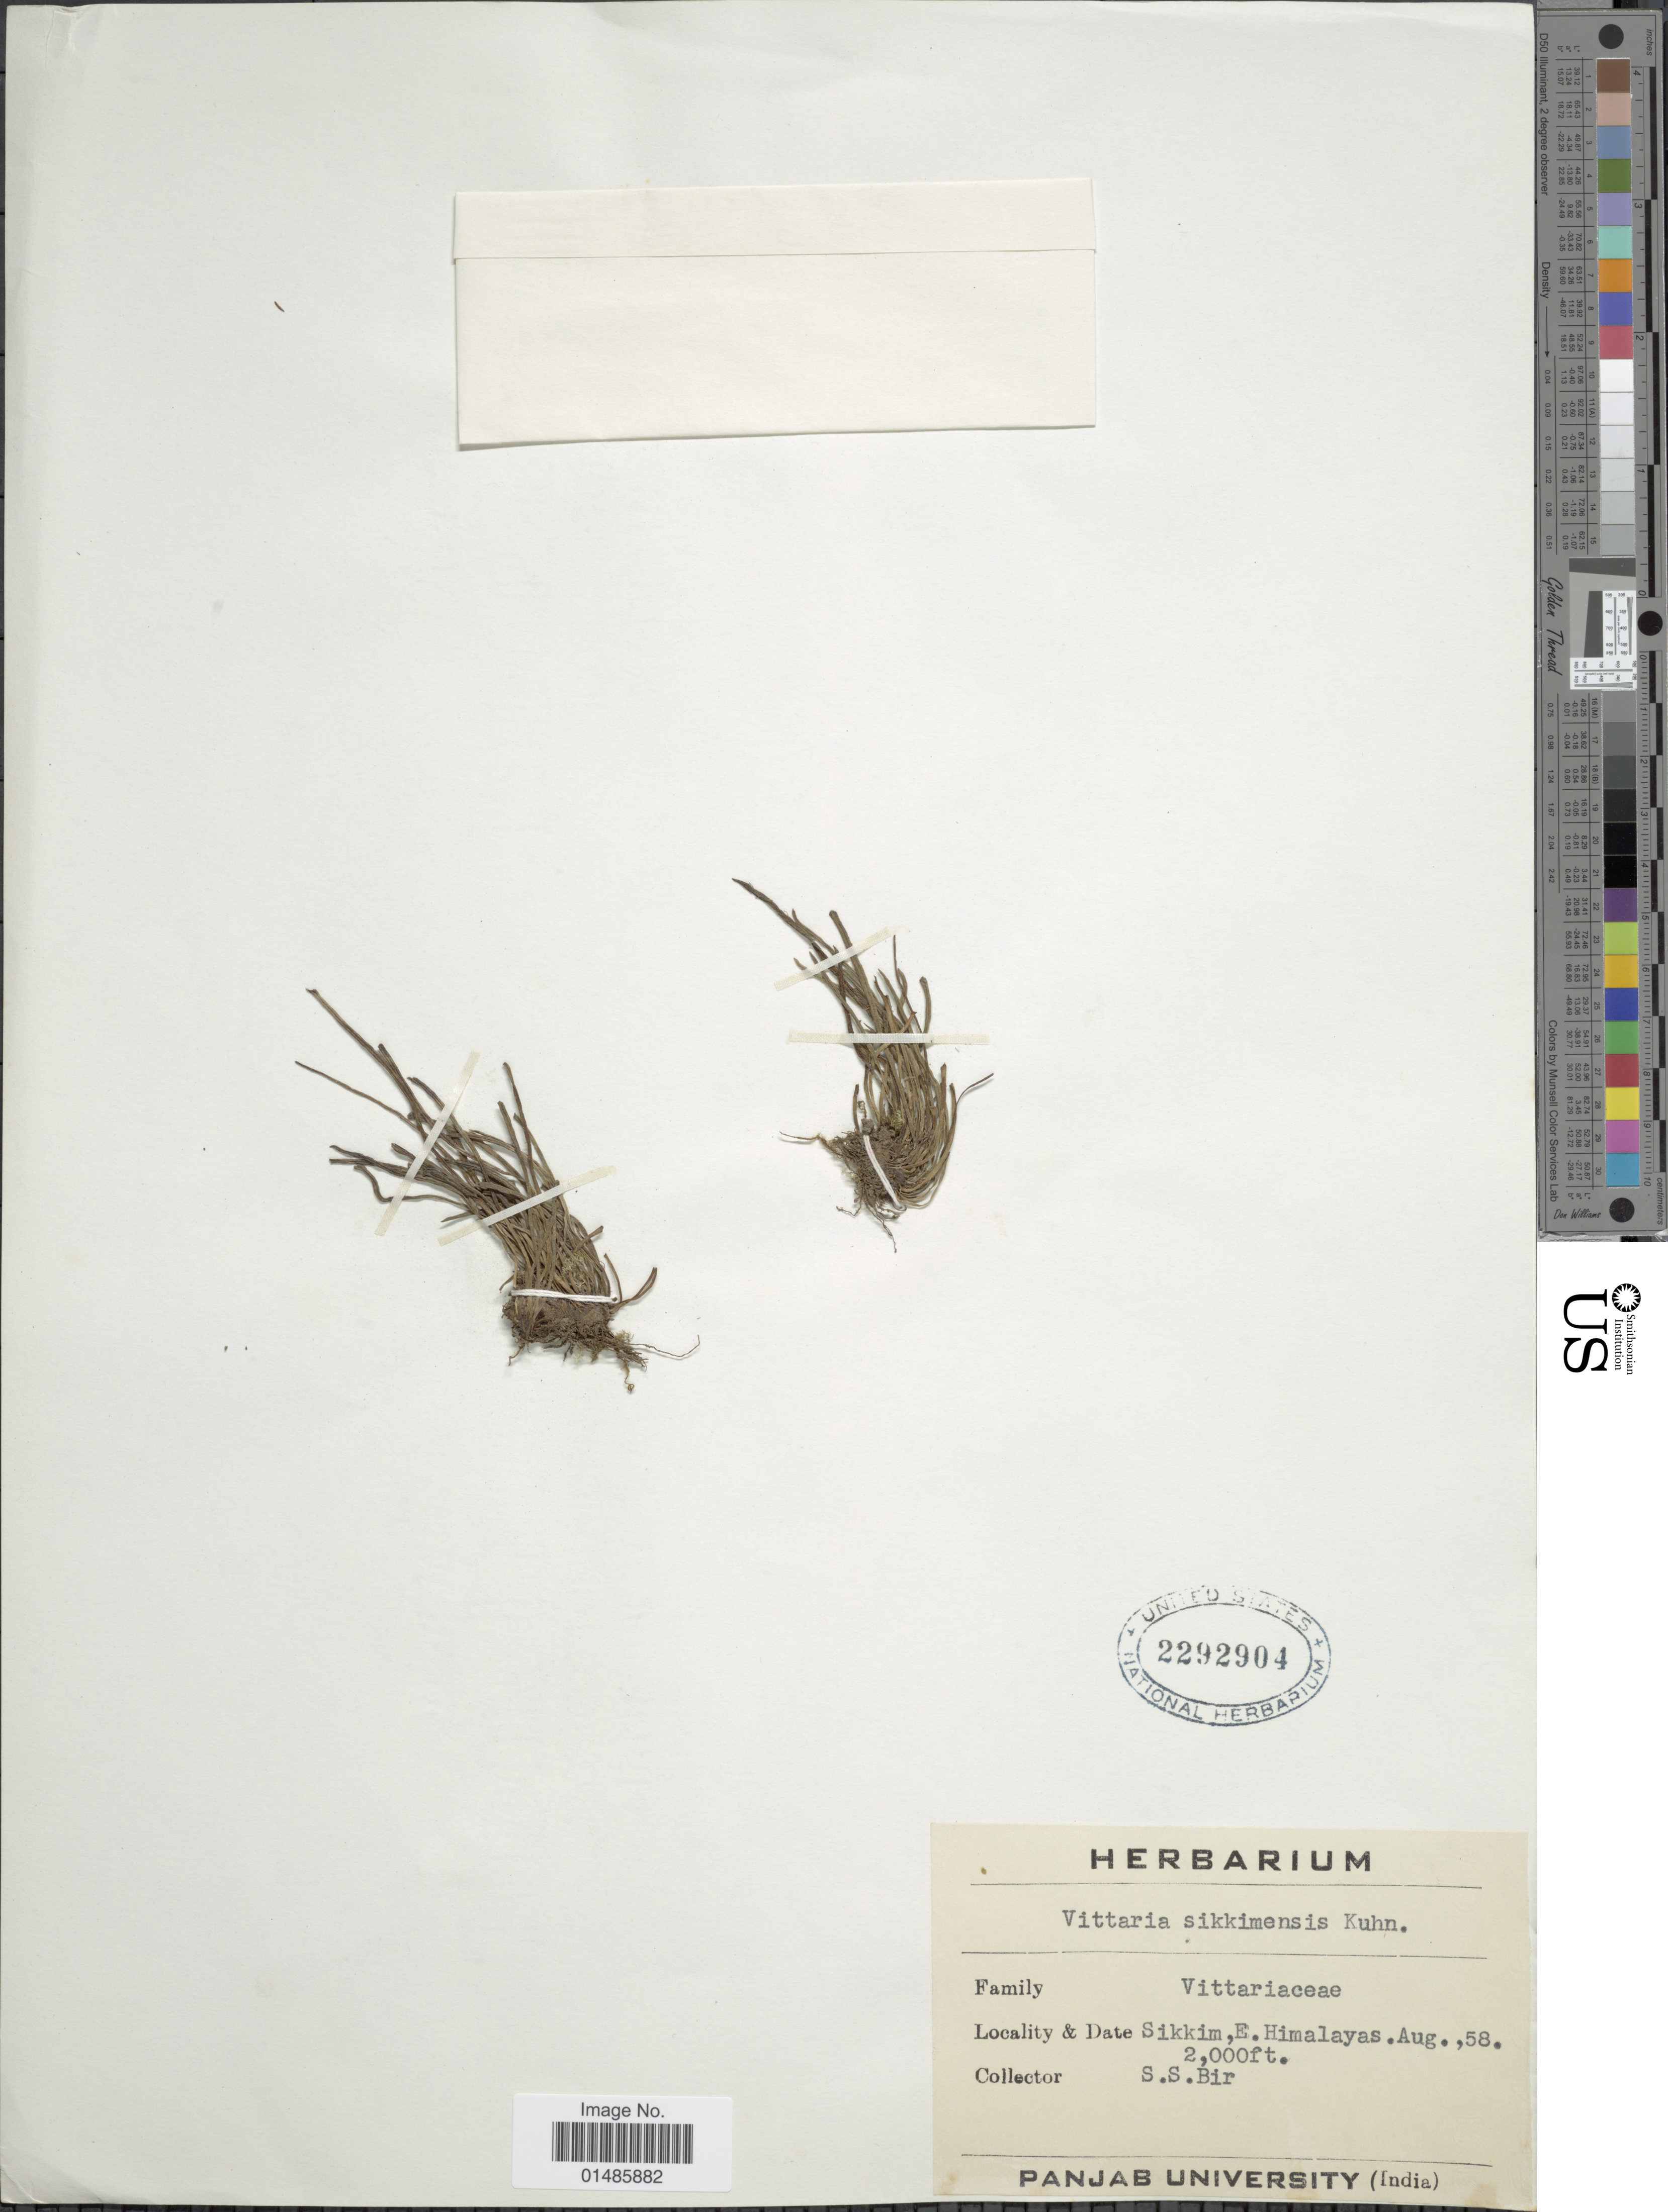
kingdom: Plantae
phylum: Tracheophyta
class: Polypodiopsida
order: Polypodiales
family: Pteridaceae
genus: Haplopteris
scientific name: Haplopteris sikkimensis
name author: (Kuhn) E.H. Crane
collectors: S. S. Bir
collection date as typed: Transcribed d/m/y: /8/58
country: India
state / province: Sikkim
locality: E. Himalayas.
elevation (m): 610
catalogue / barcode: US 2292904